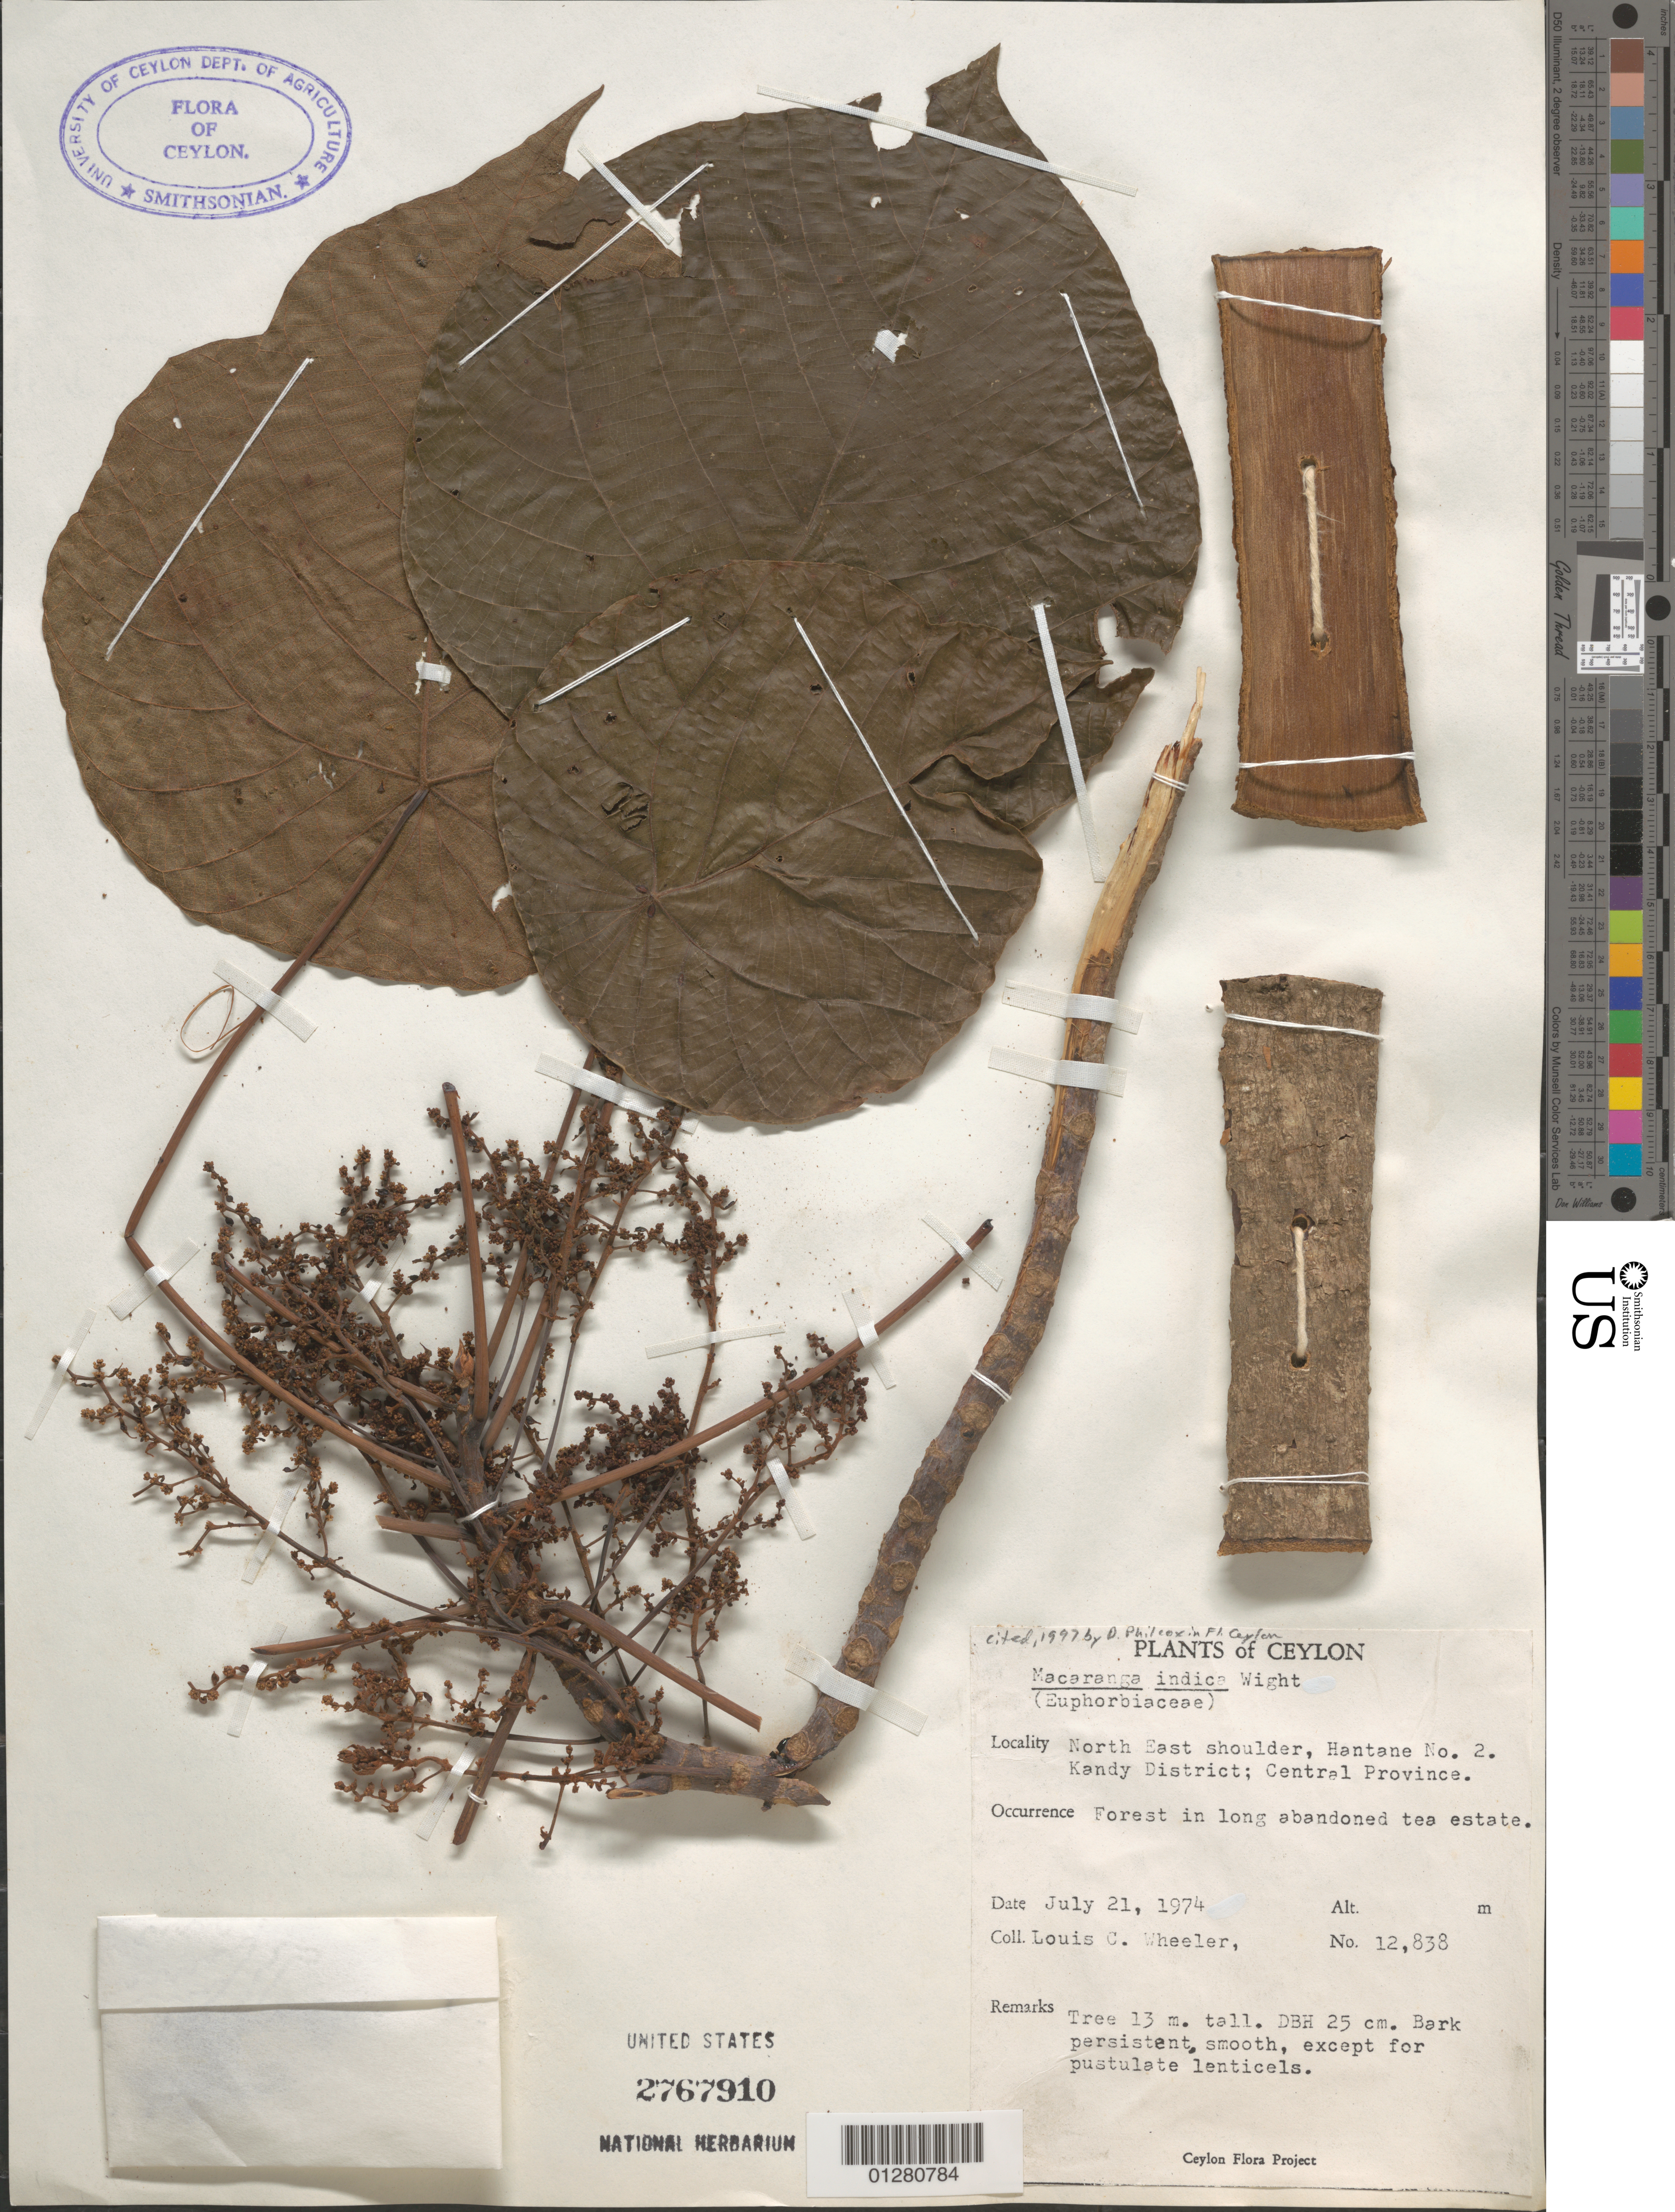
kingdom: Plantae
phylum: Tracheophyta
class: Magnoliopsida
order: Malpighiales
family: Euphorbiaceae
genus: Macaranga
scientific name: Macaranga indica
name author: Wight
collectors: L. C. Wheeler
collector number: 12838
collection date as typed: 21 Jul 1974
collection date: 1974-07-21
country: Sri Lanka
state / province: Central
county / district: Kandy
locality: NE shoulder, Hantane N2.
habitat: Tree.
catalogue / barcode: US 2767910